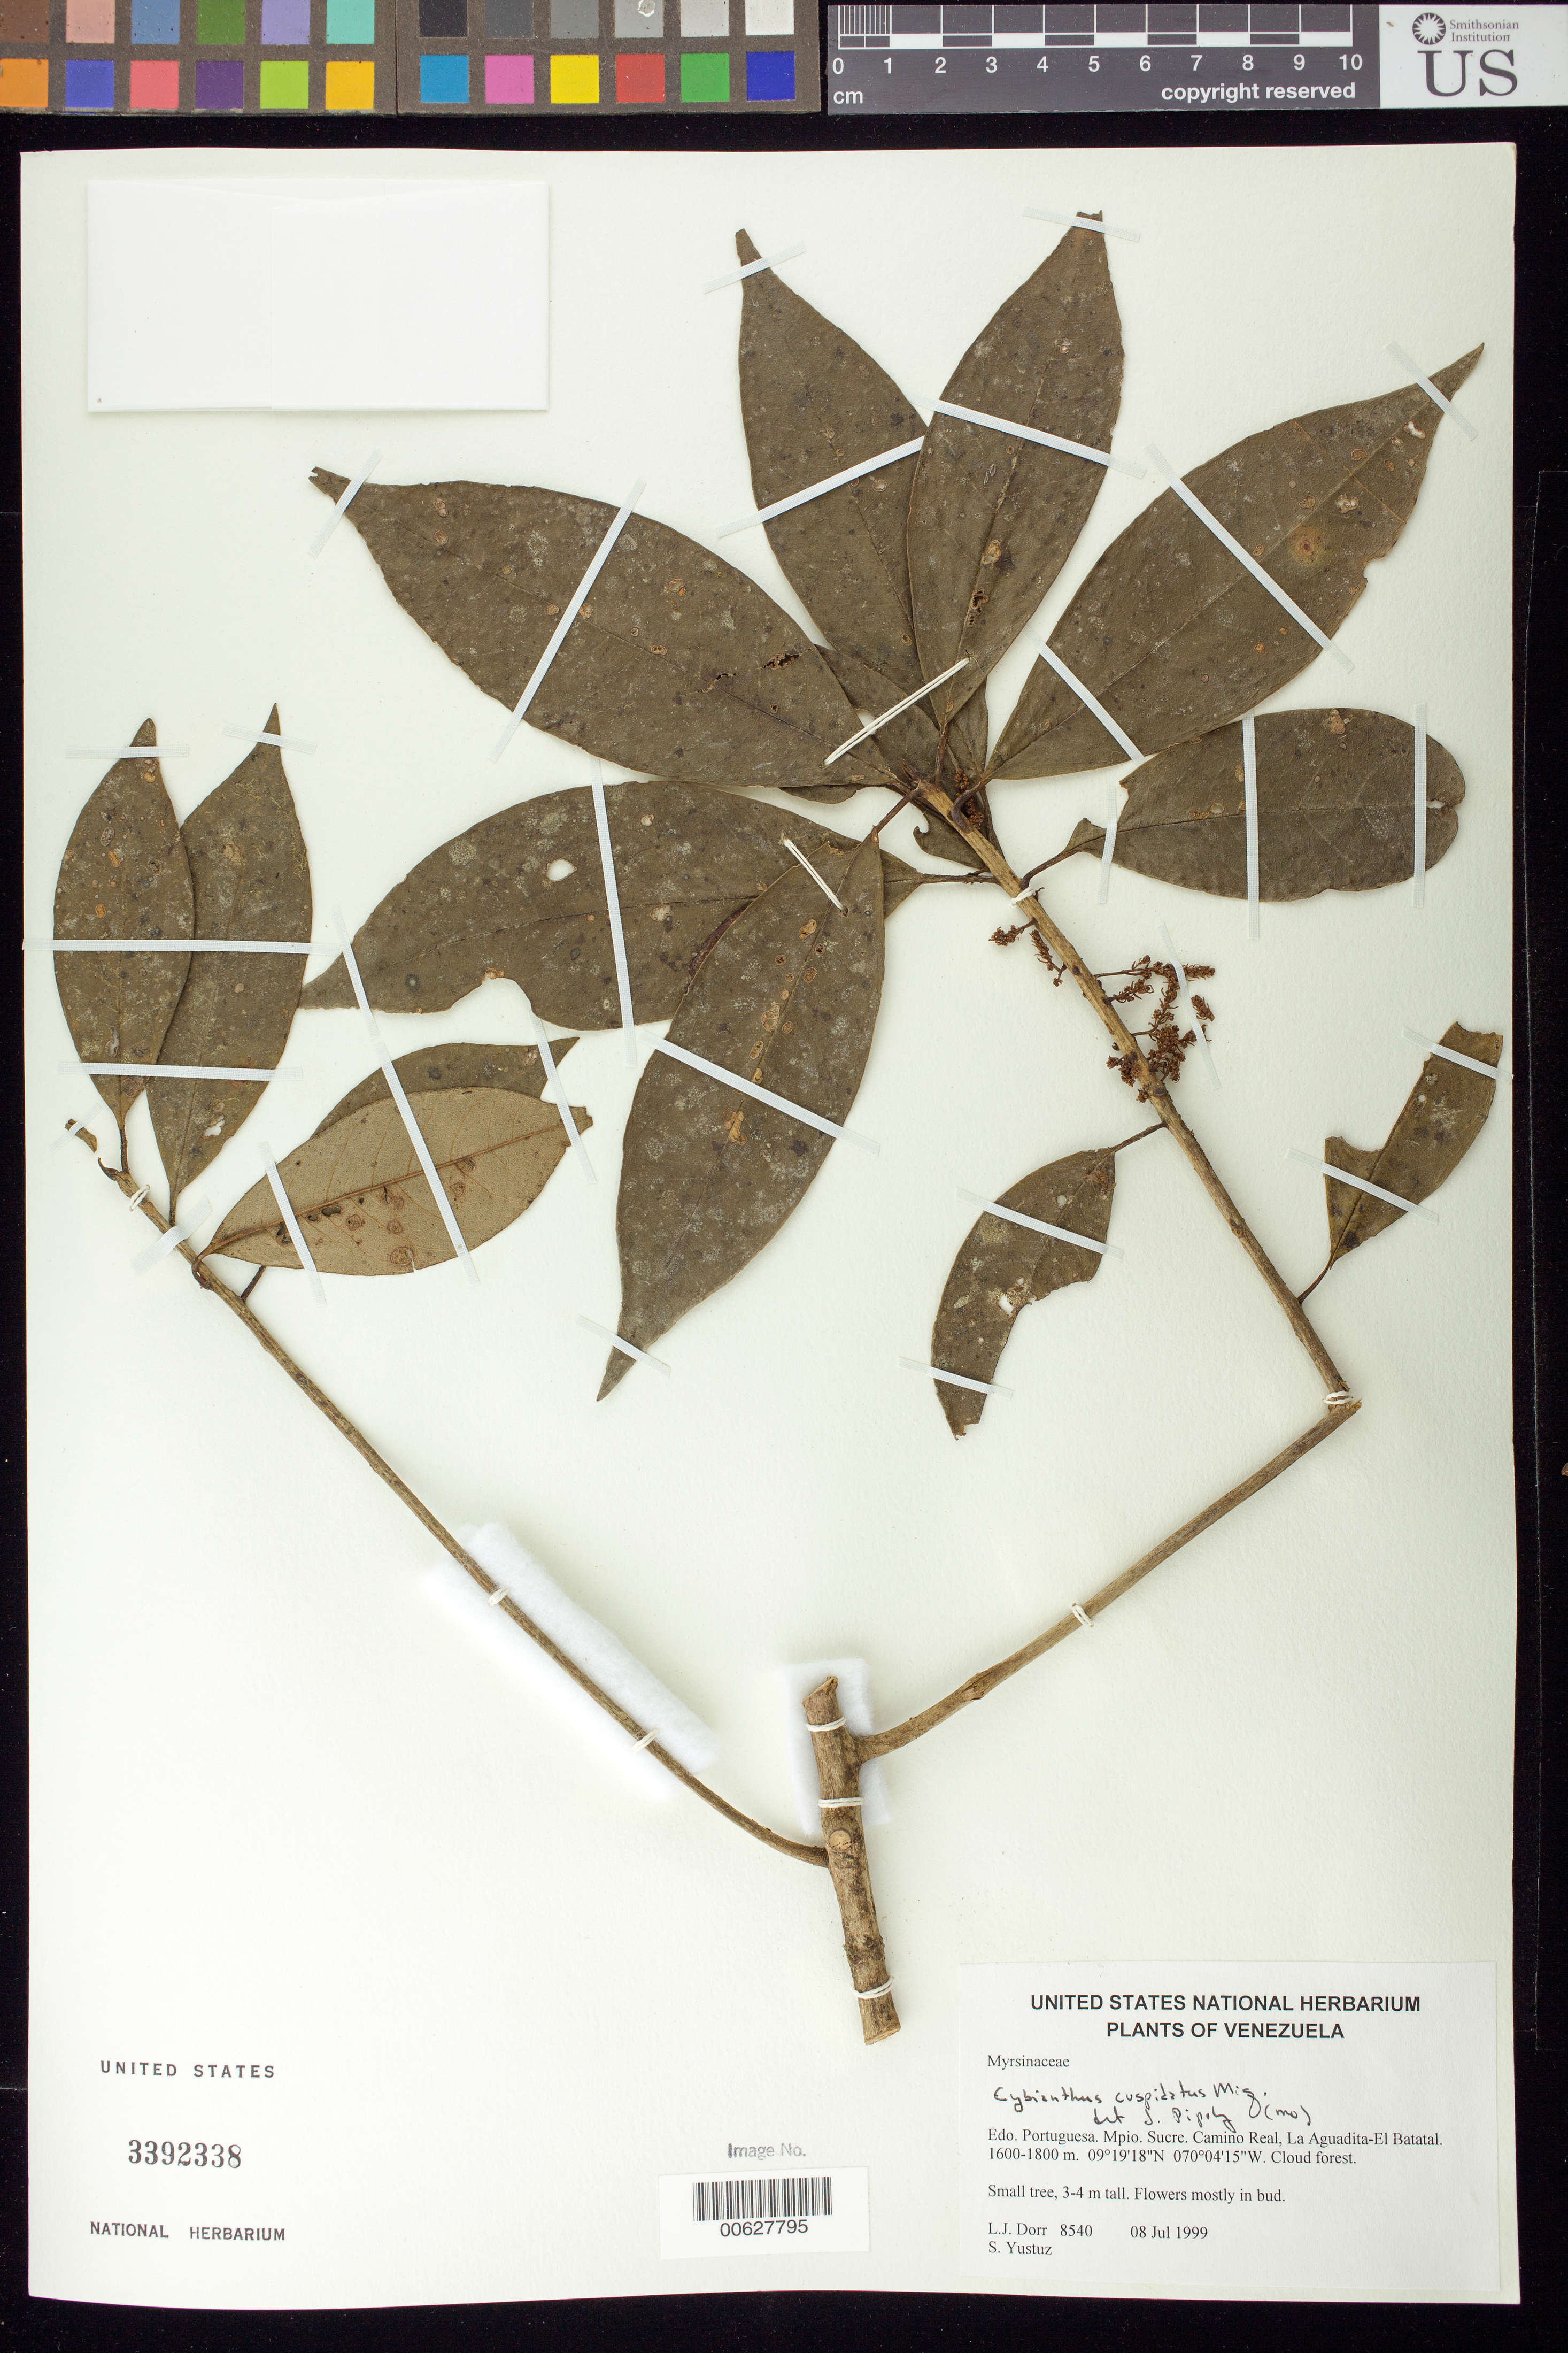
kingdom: Plantae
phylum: Tracheophyta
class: Magnoliopsida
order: Ericales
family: Primulaceae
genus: Cybianthus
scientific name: Cybianthus sp.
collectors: L. J. Dorr & S. Yustiz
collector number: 8540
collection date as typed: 08 Jul 1999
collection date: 1999-07-08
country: Venezuela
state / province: Portuguesa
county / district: Sucre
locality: Camino Real, La Aguadita-El Batatal.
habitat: Cloud forest.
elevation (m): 1600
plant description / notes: MO, PORT, US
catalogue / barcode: US 3392338